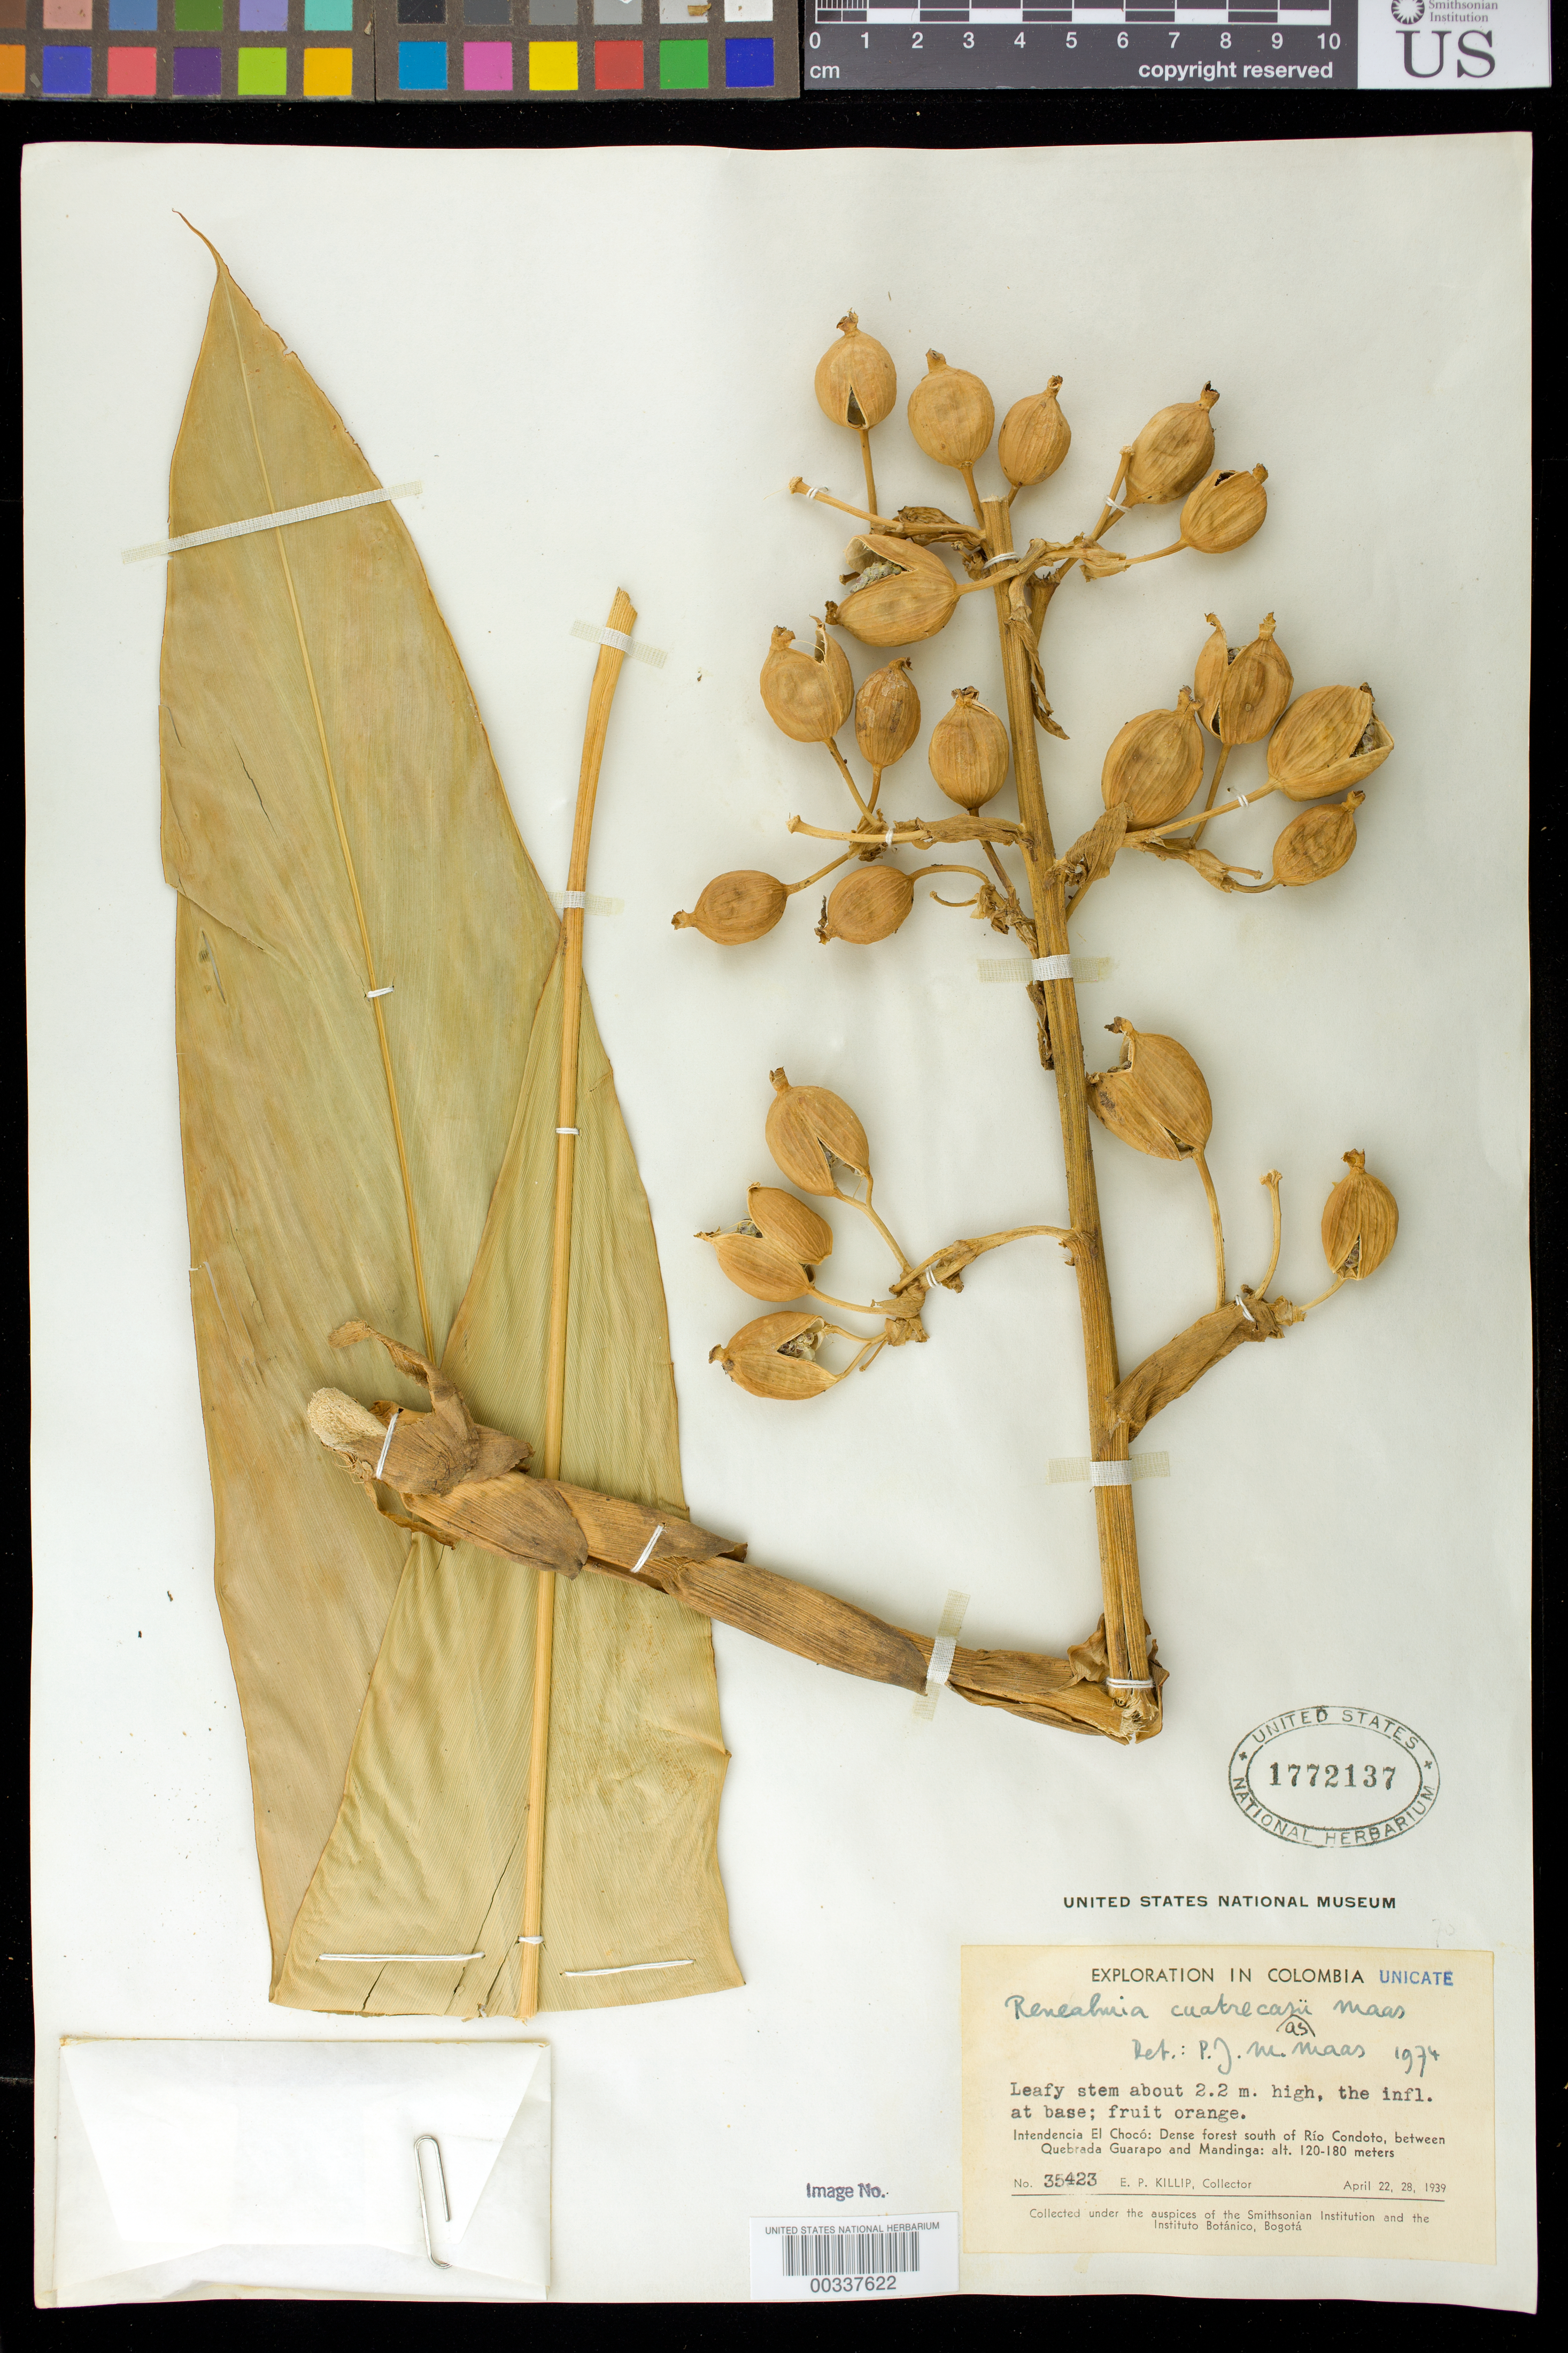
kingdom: Plantae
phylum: Tracheophyta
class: Liliopsida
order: Zingiberales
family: Zingiberaceae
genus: Renealmia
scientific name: Renealmia cuatrecasasii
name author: Maas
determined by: Maas, Paul J. M.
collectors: E. P. Killip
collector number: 35423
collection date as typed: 22 Apr 1939 and 28 Apr 1939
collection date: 1939-04-22,1939-04-28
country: Colombia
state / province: Chocó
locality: Dense forest S of Rio Condoto, between Quebrada Guarapo and Mandinga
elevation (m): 120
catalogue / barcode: US 1772137